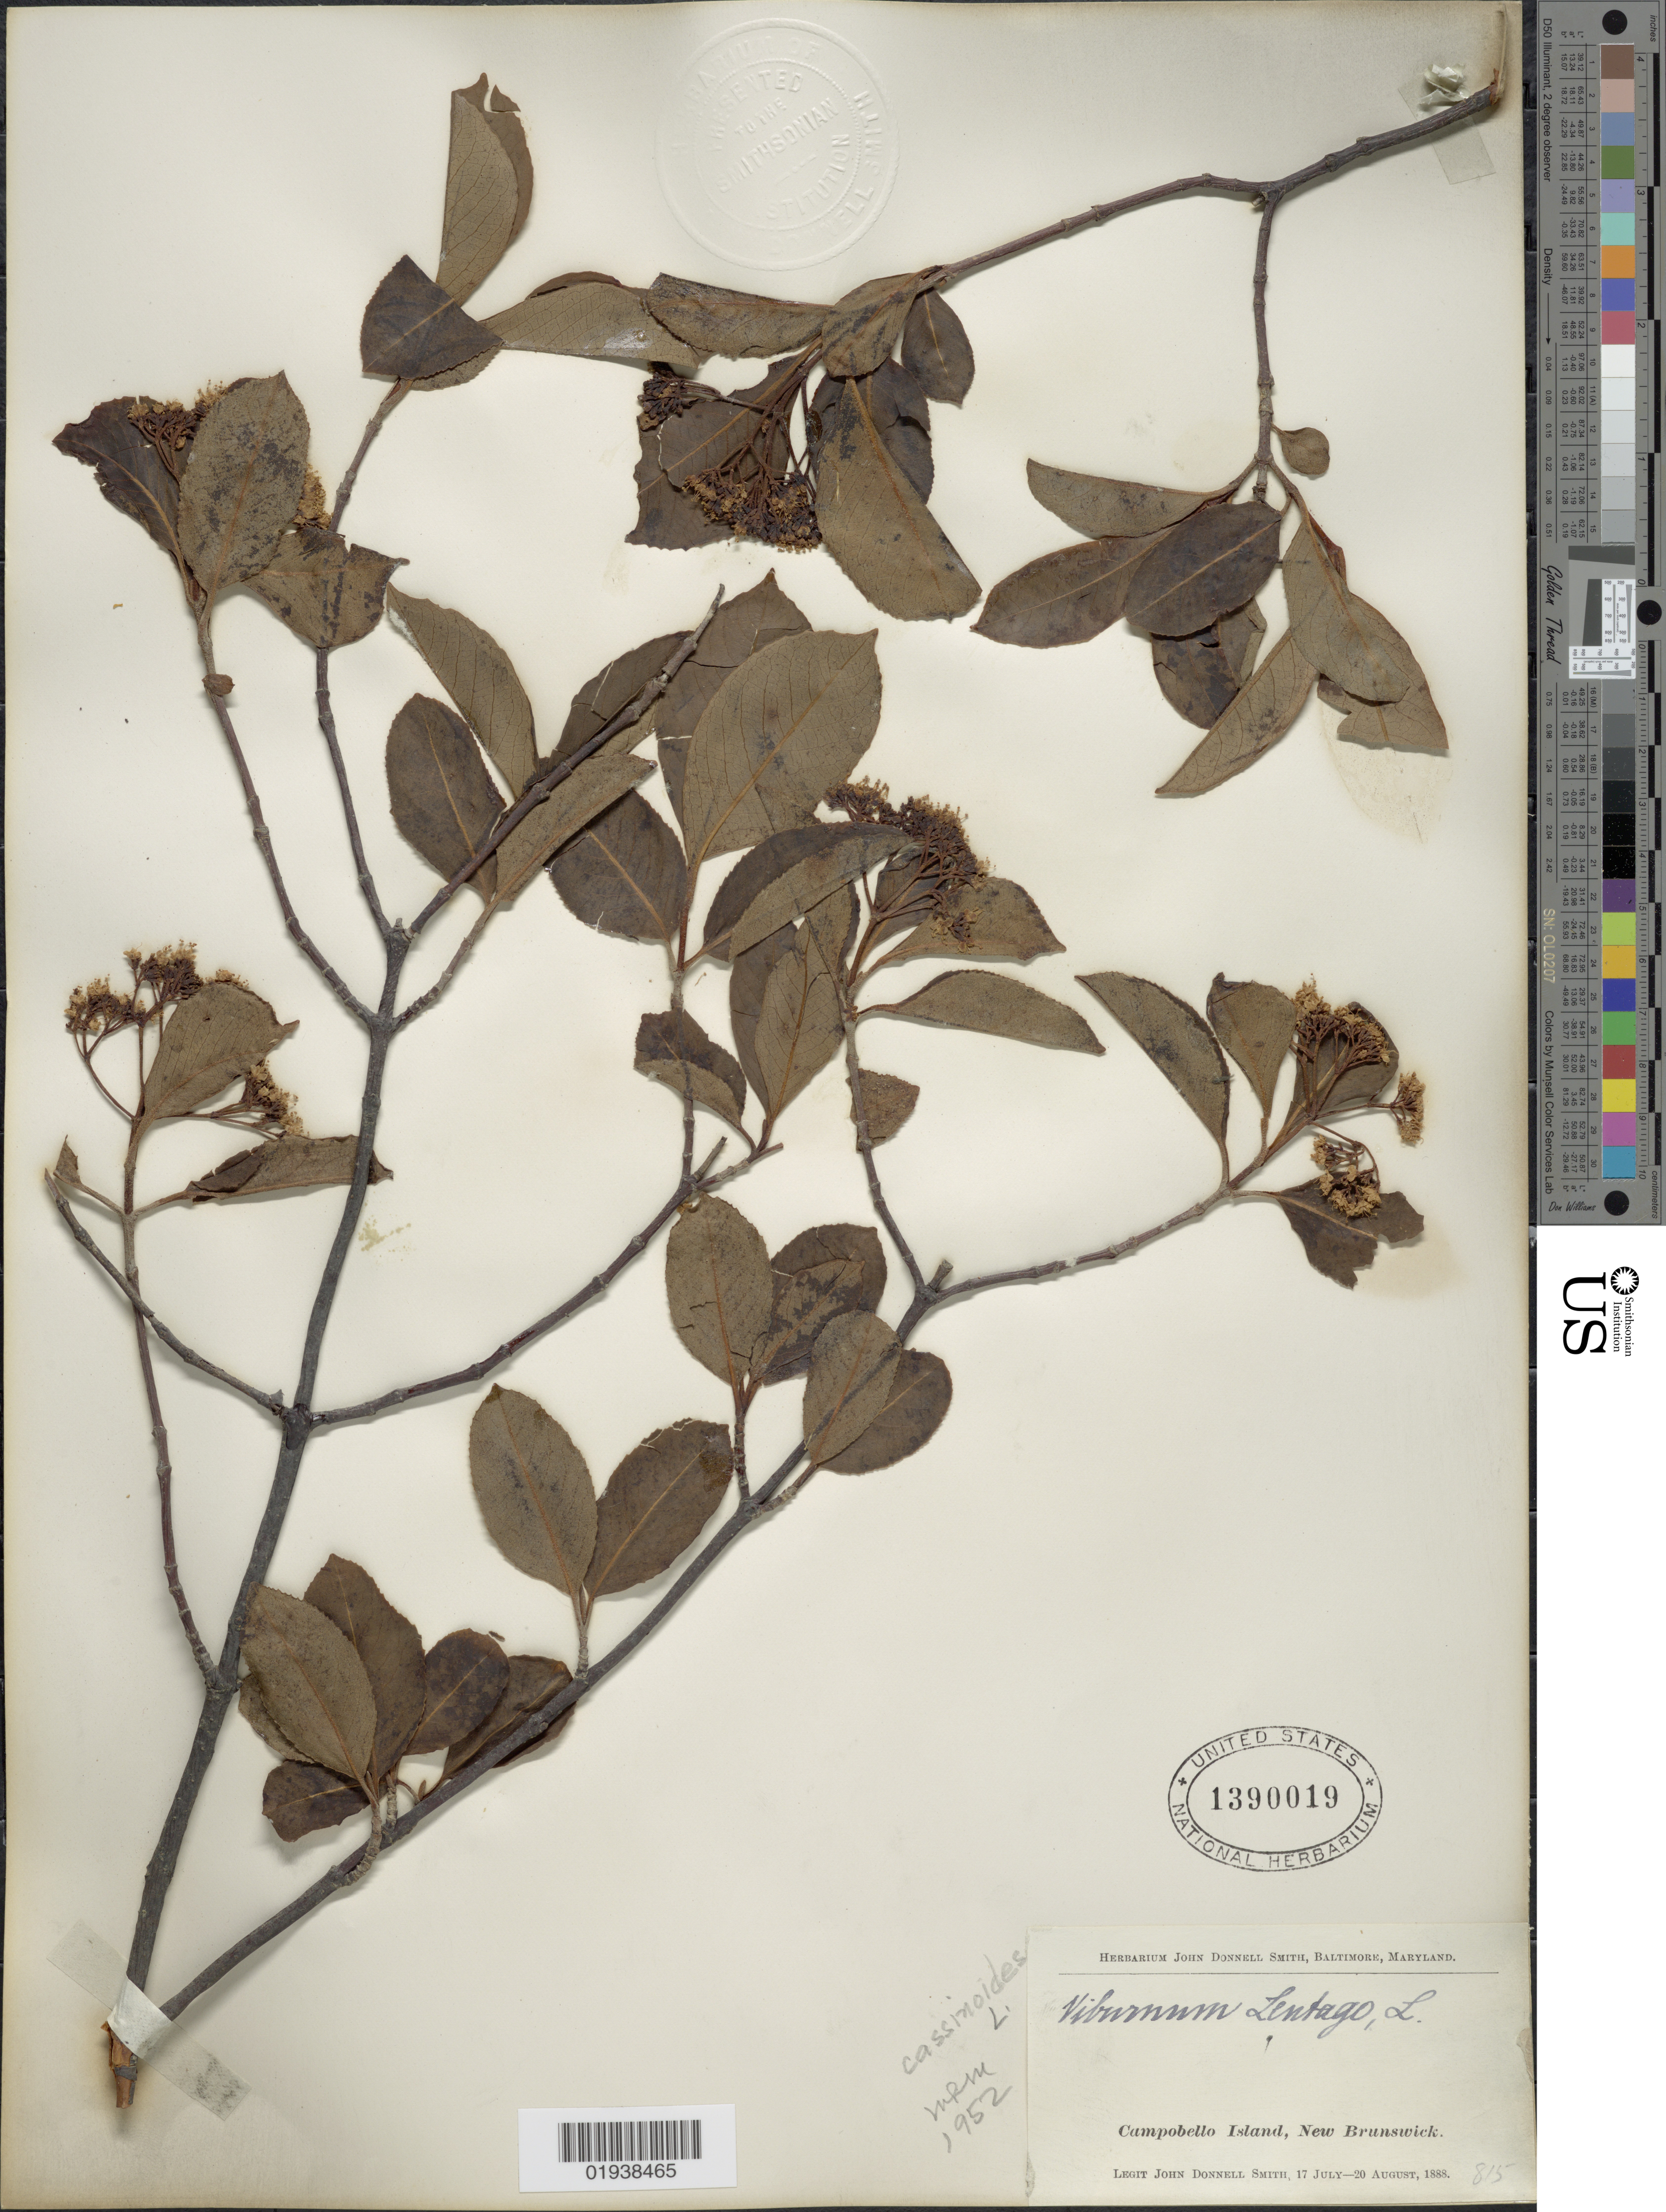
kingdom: Plantae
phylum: Tracheophyta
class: Magnoliopsida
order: Dipsacales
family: Viburnaceae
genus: Viburnum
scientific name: Viburnum cassinoides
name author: L.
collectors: J. Donnell Smith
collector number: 815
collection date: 1888-07-17/1888-08-20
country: Canada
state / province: New Brunswick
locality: Campobello Island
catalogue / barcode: US 1390019